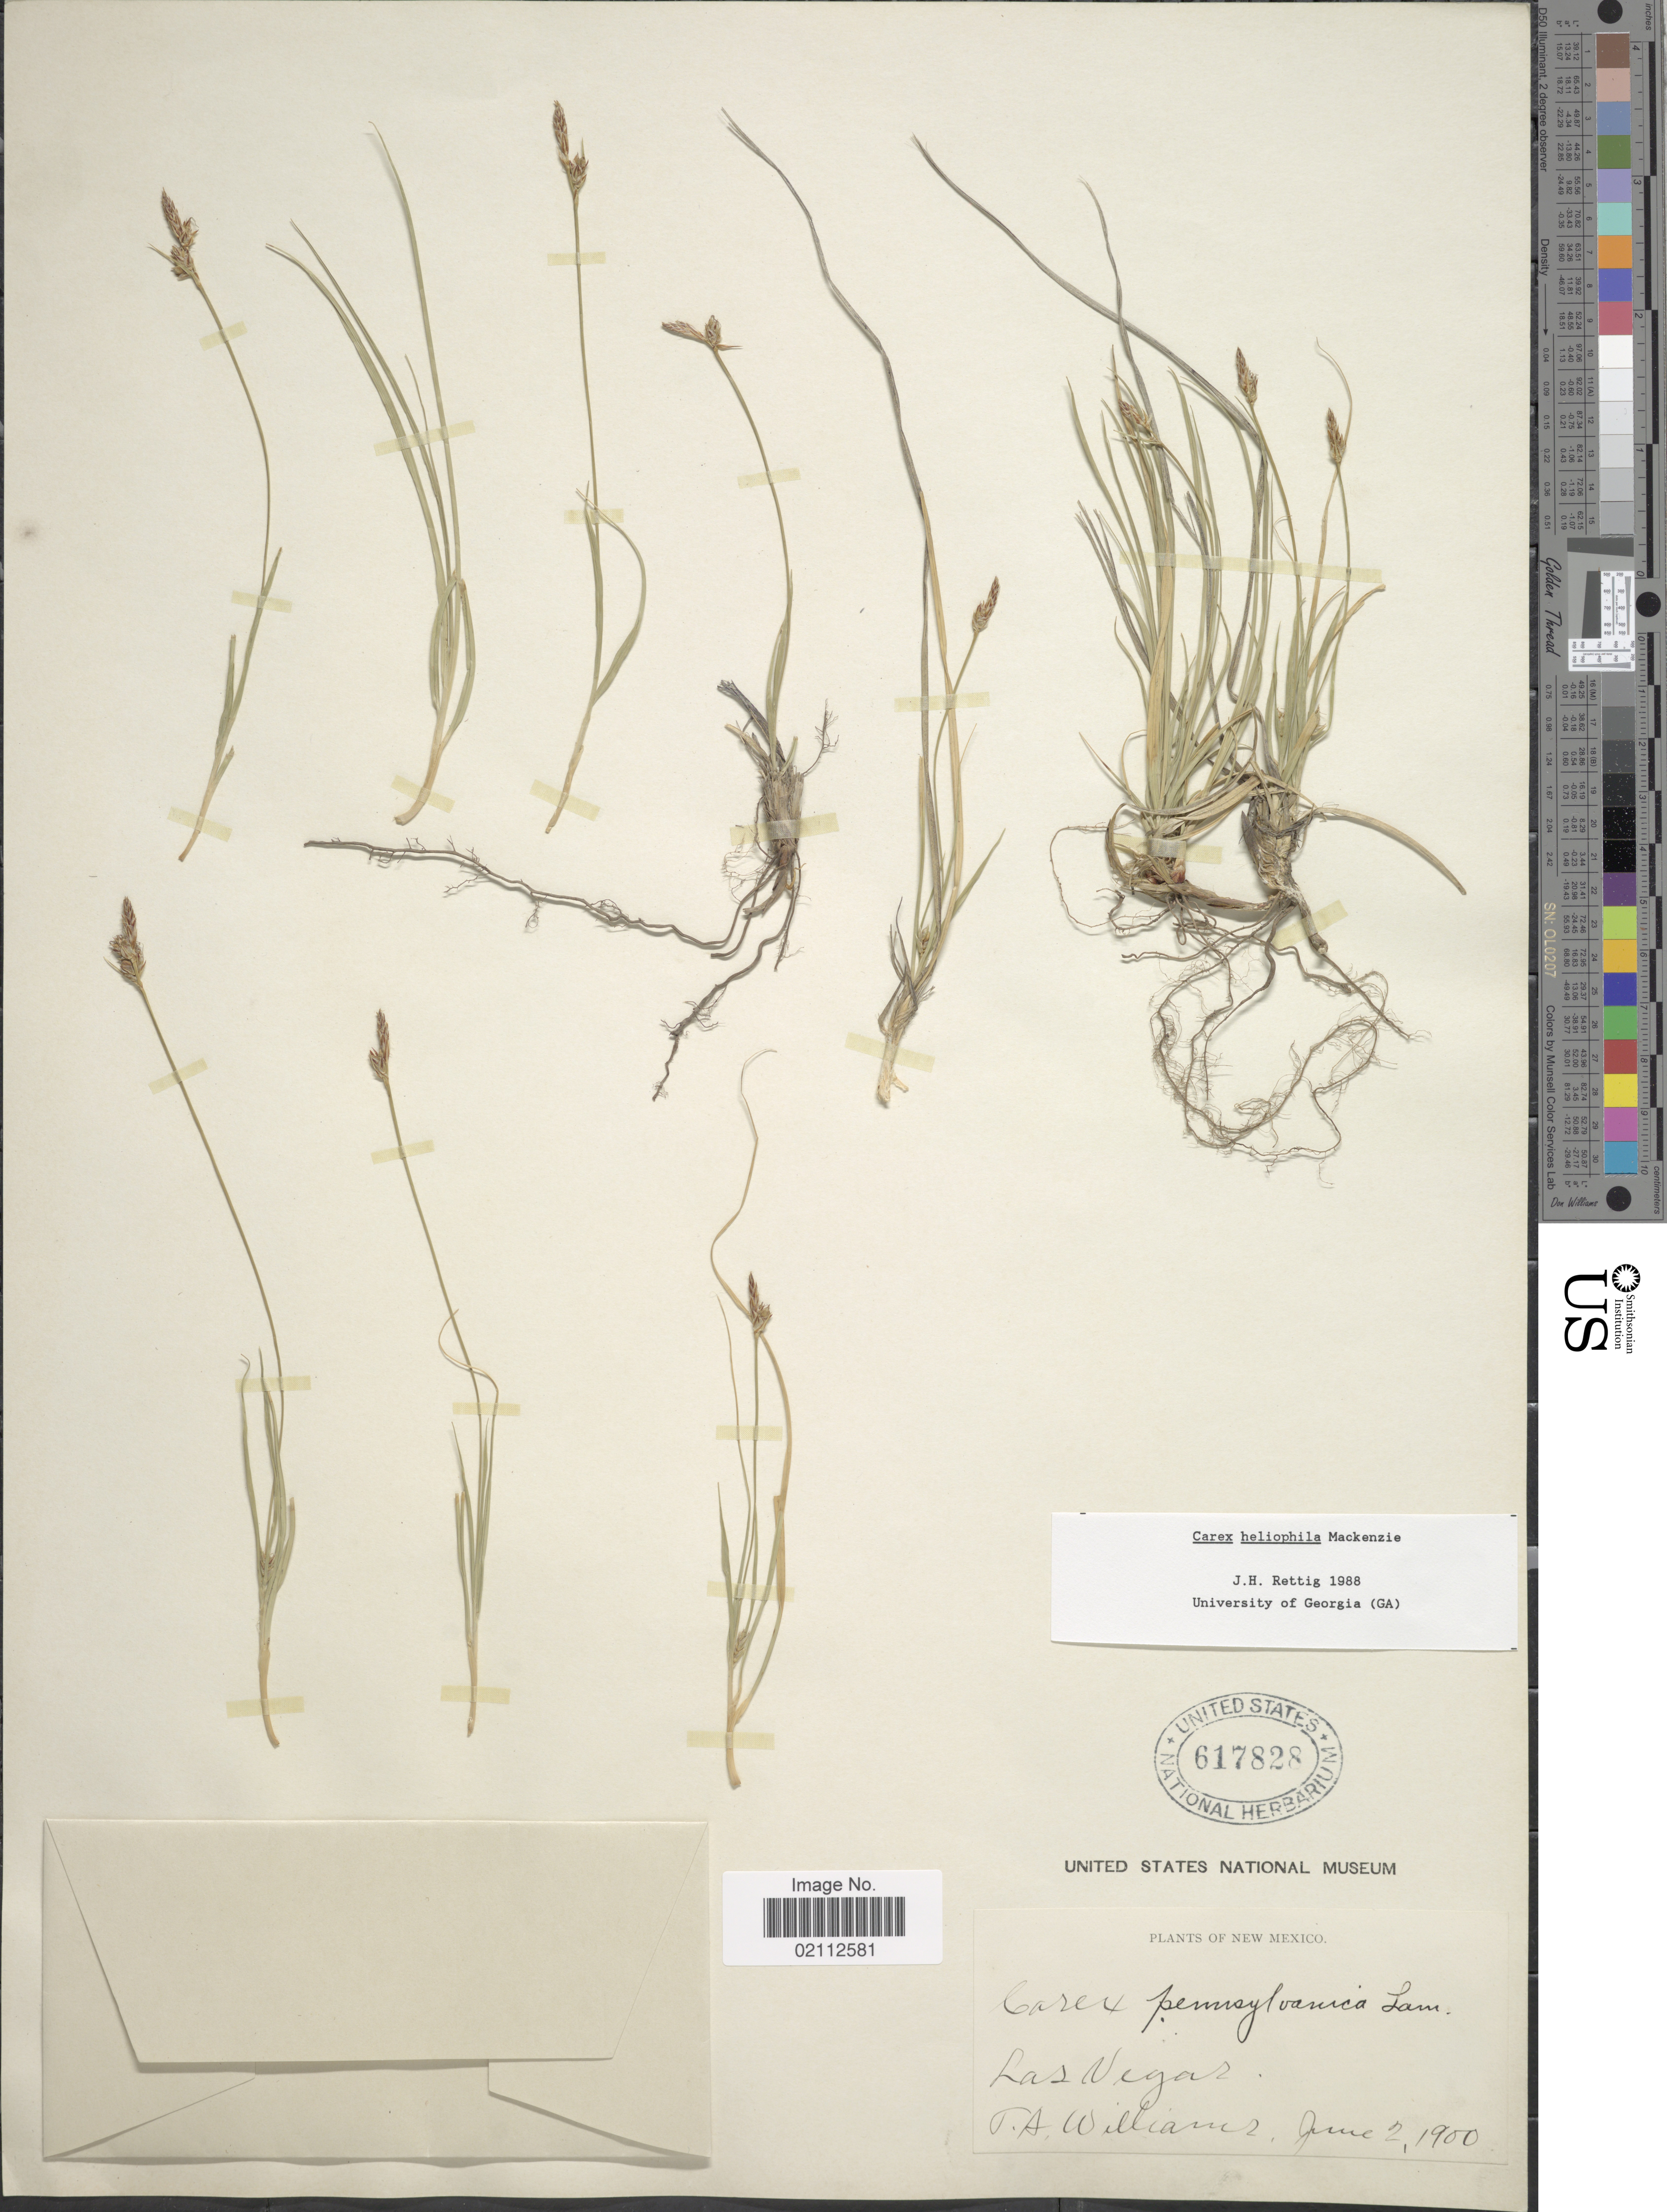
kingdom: Plantae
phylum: Tracheophyta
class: Liliopsida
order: Poales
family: Cyperaceae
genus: Carex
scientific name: Carex heliophila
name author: Mack.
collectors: T. A. Williams (herbarium)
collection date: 1900-06-02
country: United States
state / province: New Mexico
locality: Las Vegas.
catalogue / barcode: US 617828